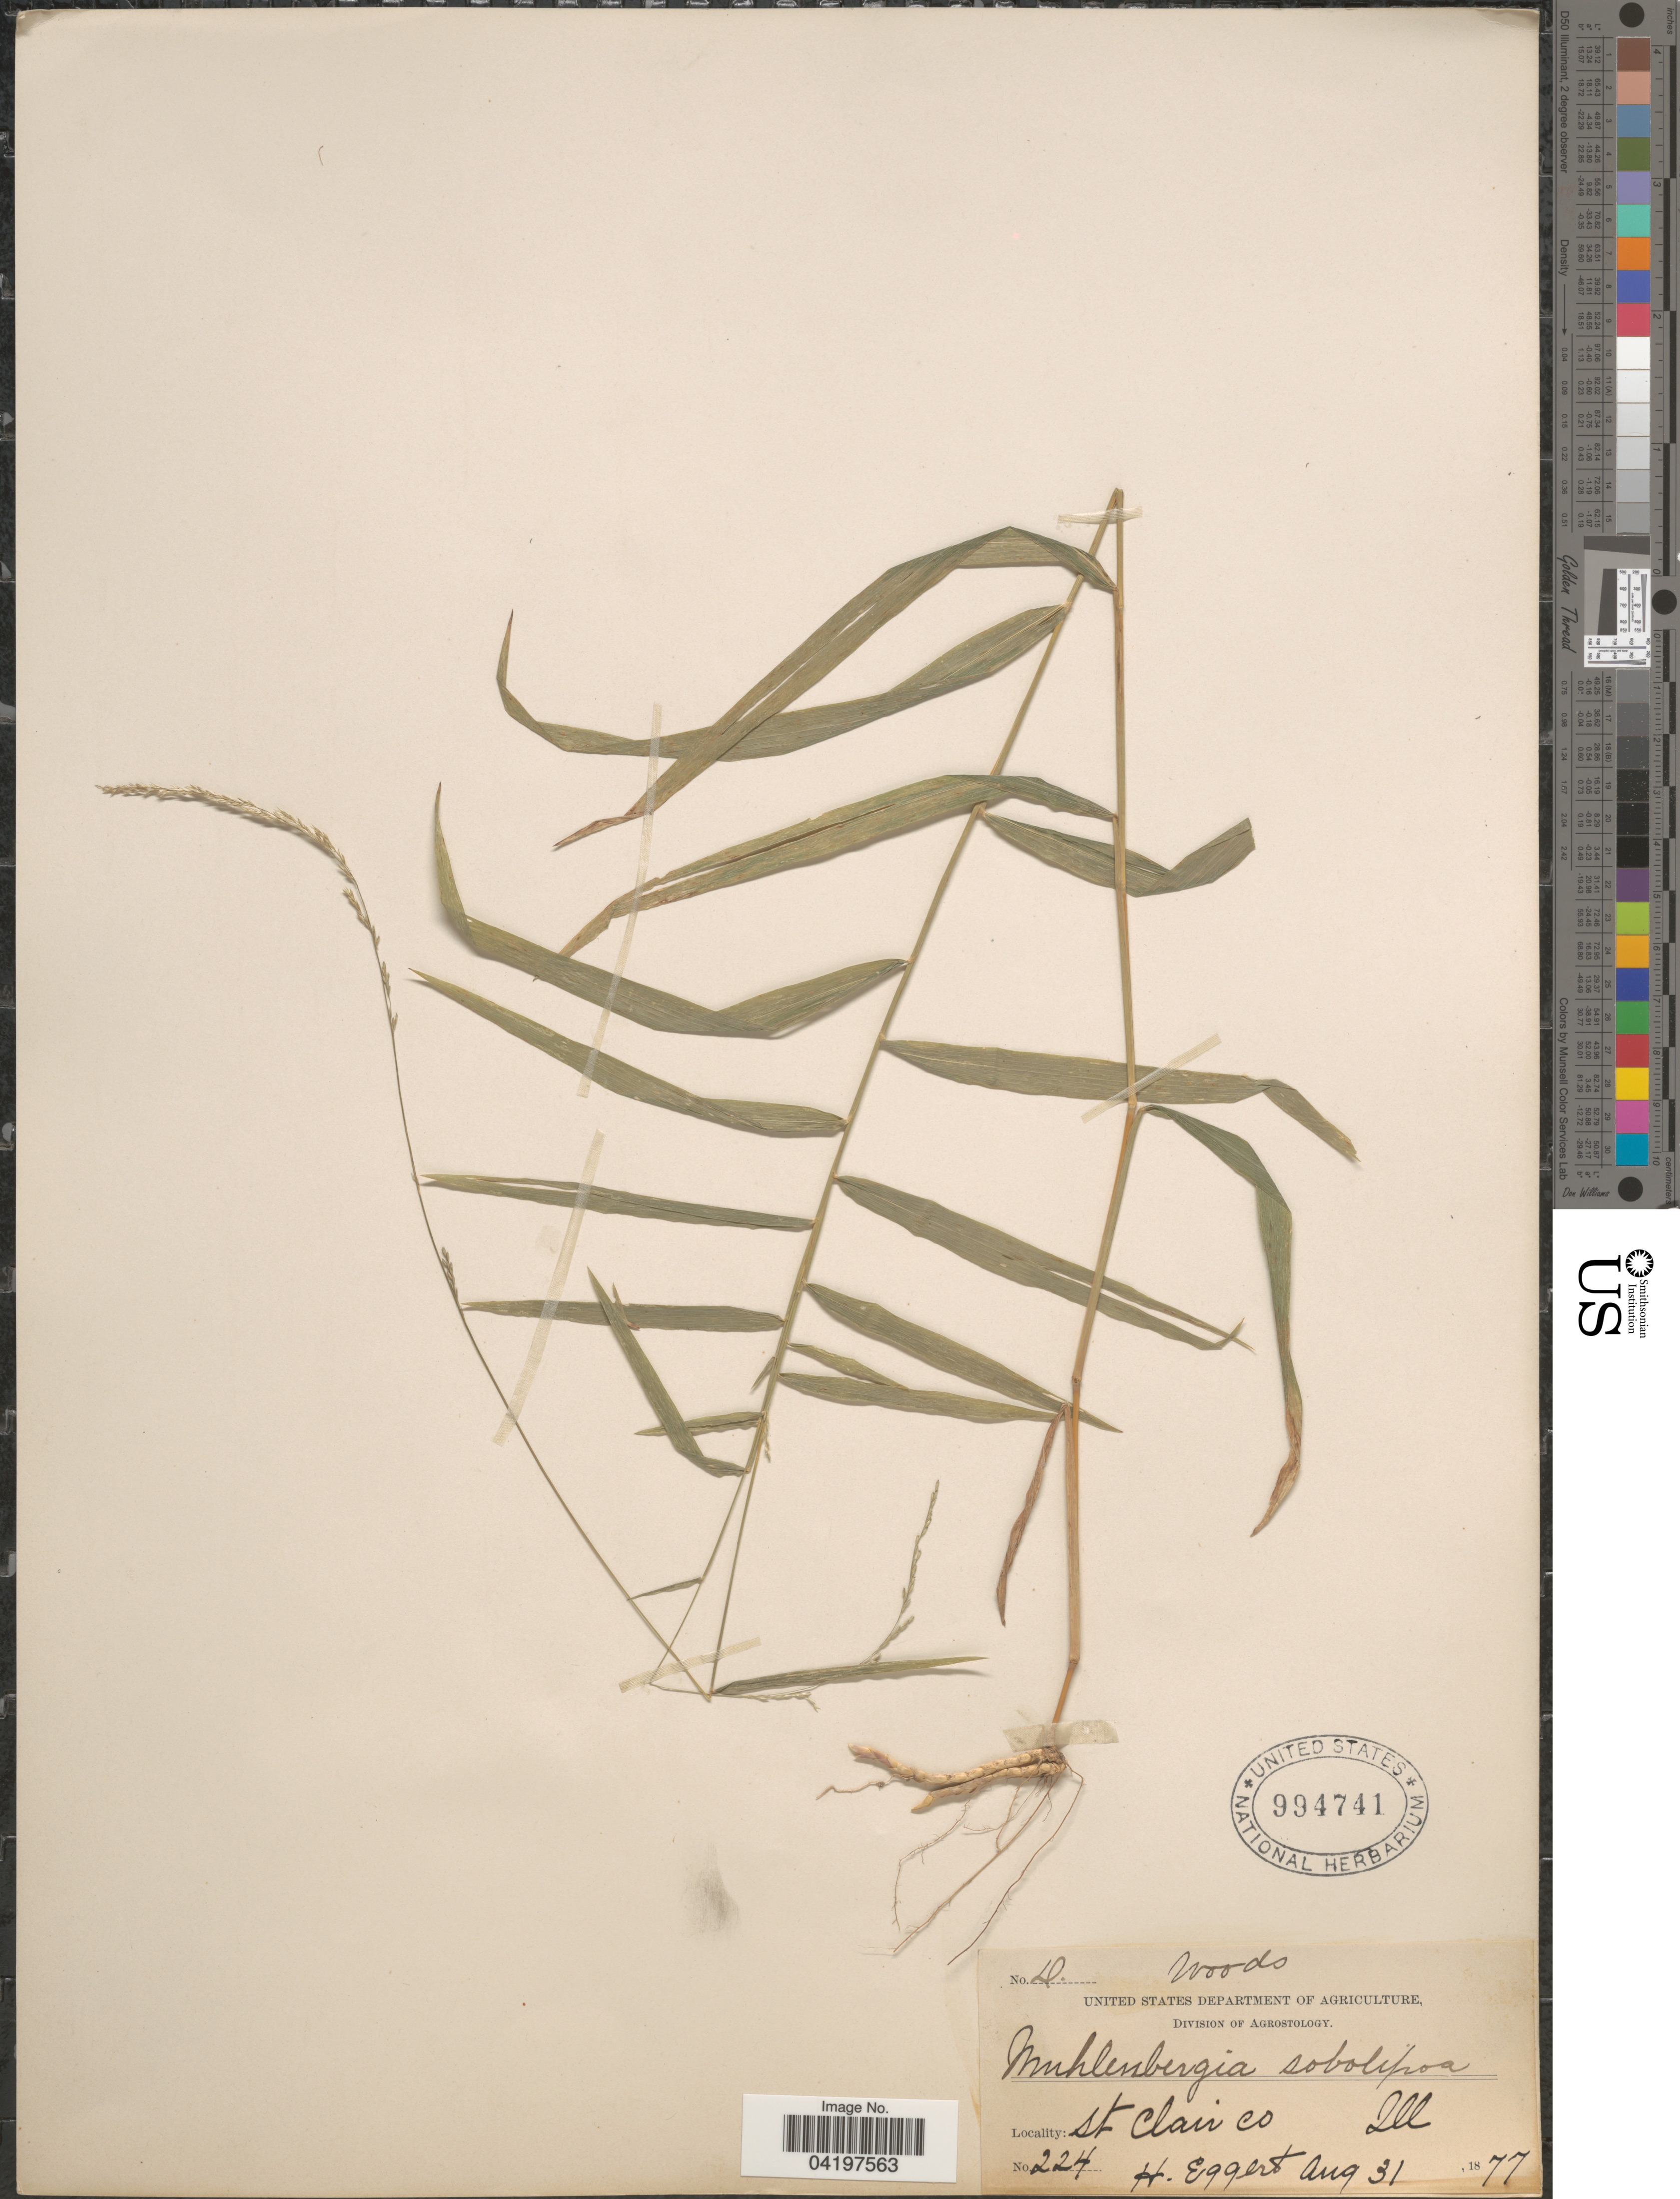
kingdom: Plantae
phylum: Tracheophyta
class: Liliopsida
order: Poales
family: Poaceae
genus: Muhlenbergia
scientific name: Muhlenbergia sobolifera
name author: (Muhl. ex Willd.) Trin.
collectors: H. Eggert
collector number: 224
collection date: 1877-08-31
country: United States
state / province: Illinois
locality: St Clair co.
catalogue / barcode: US 994741